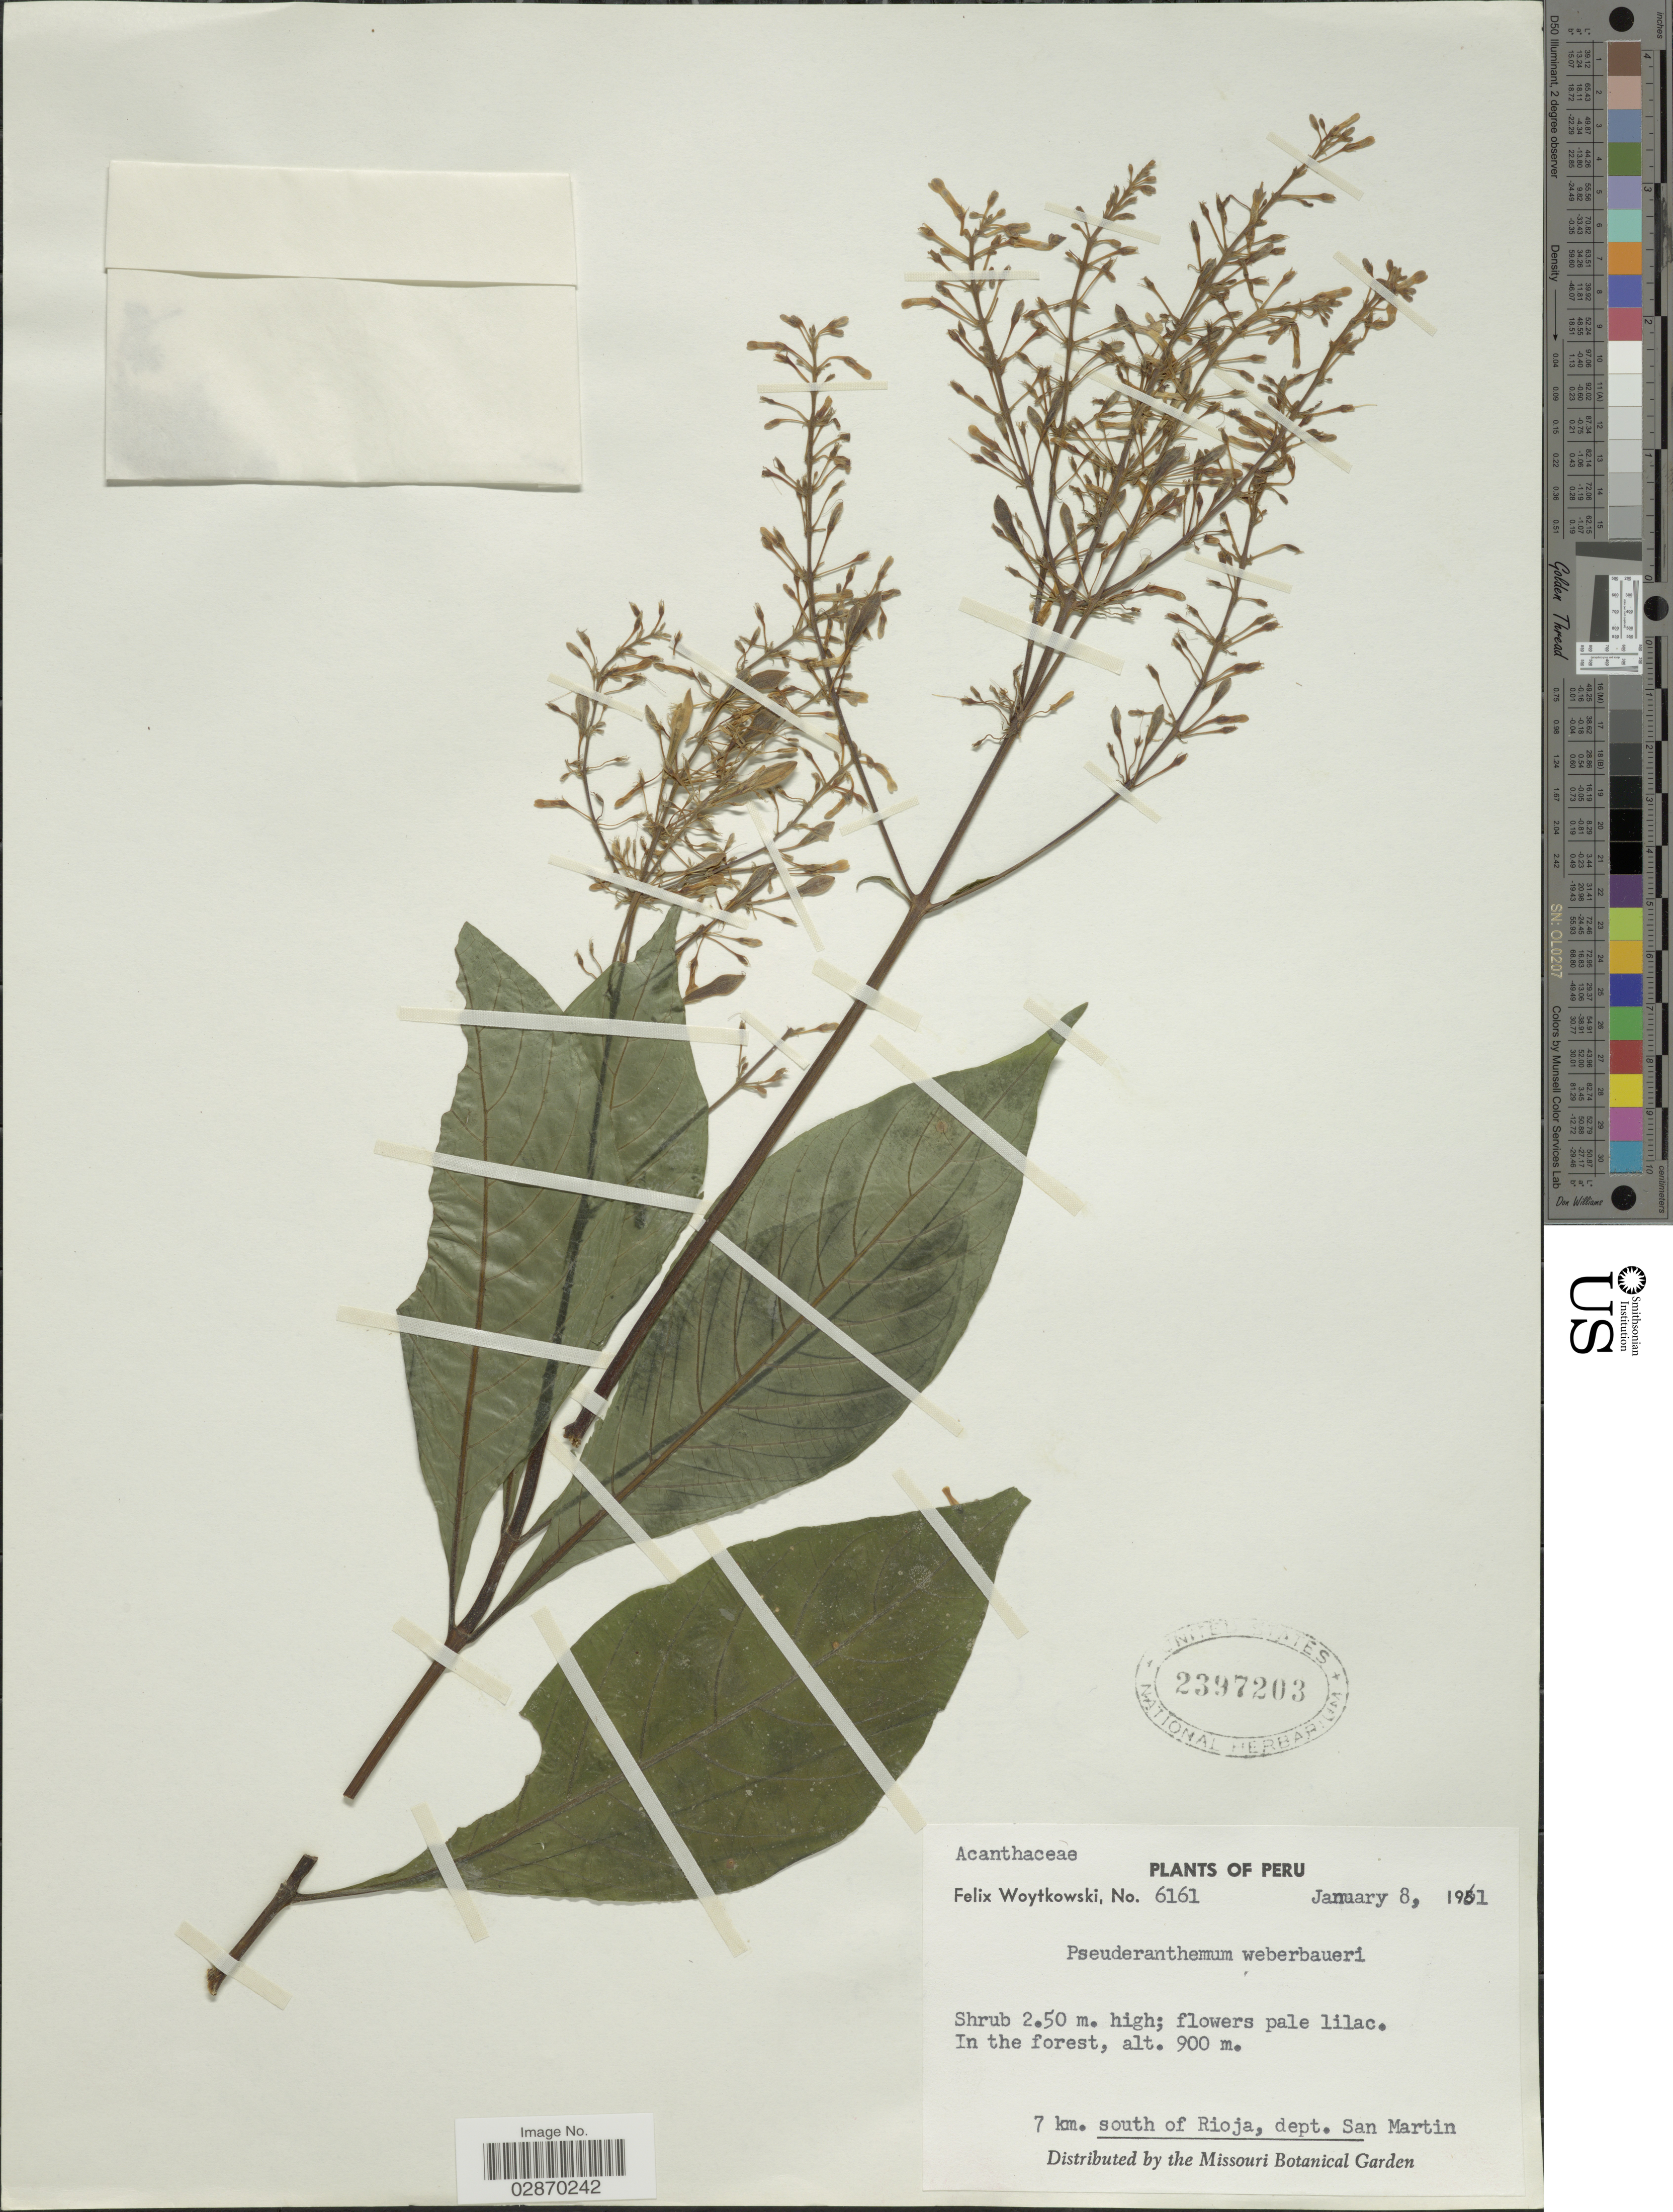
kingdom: Plantae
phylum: Tracheophyta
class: Magnoliopsida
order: Lamiales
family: Acanthaceae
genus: Pseuderanthemum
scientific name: Pseuderanthemum sp.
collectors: F. Woytkowski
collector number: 6161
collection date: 1961-01-08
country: Peru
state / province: San Martín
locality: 7 km. south of Rioja, dept. San Martin.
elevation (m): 900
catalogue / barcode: US 2397203